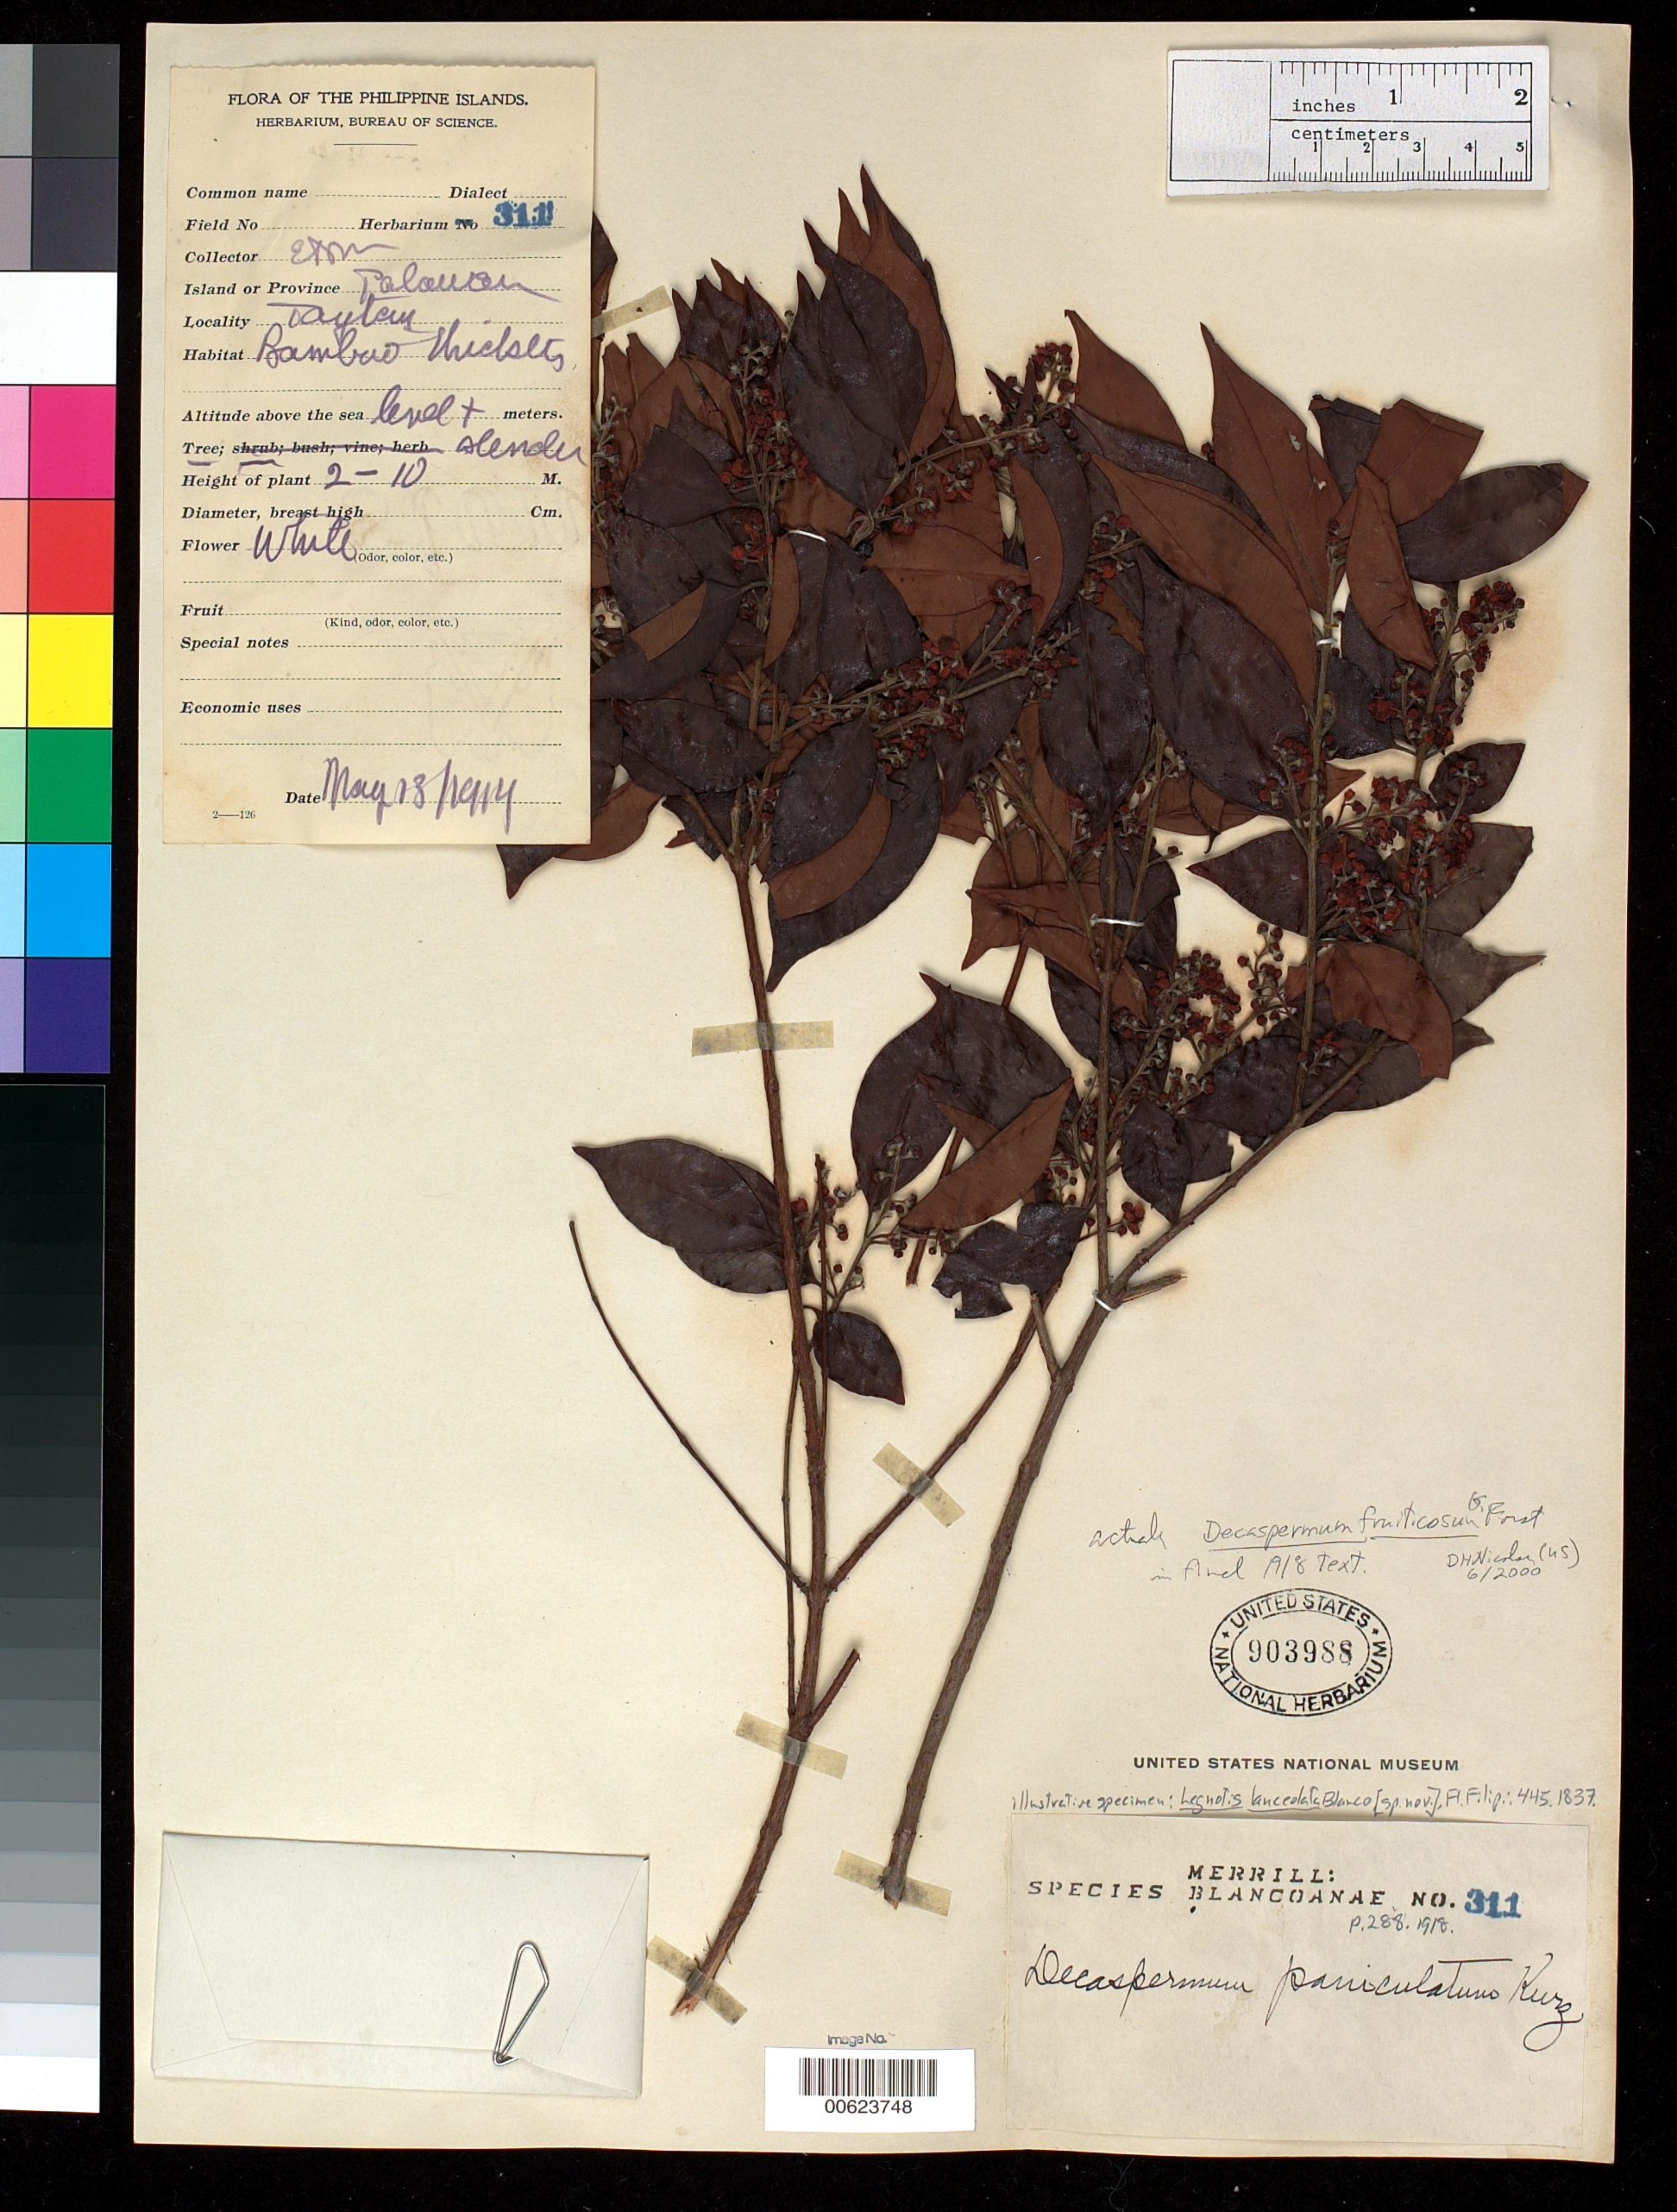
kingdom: Plantae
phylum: Tracheophyta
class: Magnoliopsida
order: Myrtales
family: Myrtaceae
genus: Metrosideros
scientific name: Metrosideros pictipetala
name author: Blanco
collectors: E. D. Merrill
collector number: Sp. Blancoan. 0311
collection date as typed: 13 May 1914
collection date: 1914-05-13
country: Philippines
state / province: Mimaropa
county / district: Palawan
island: Palawan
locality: Taytay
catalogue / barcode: US 903988